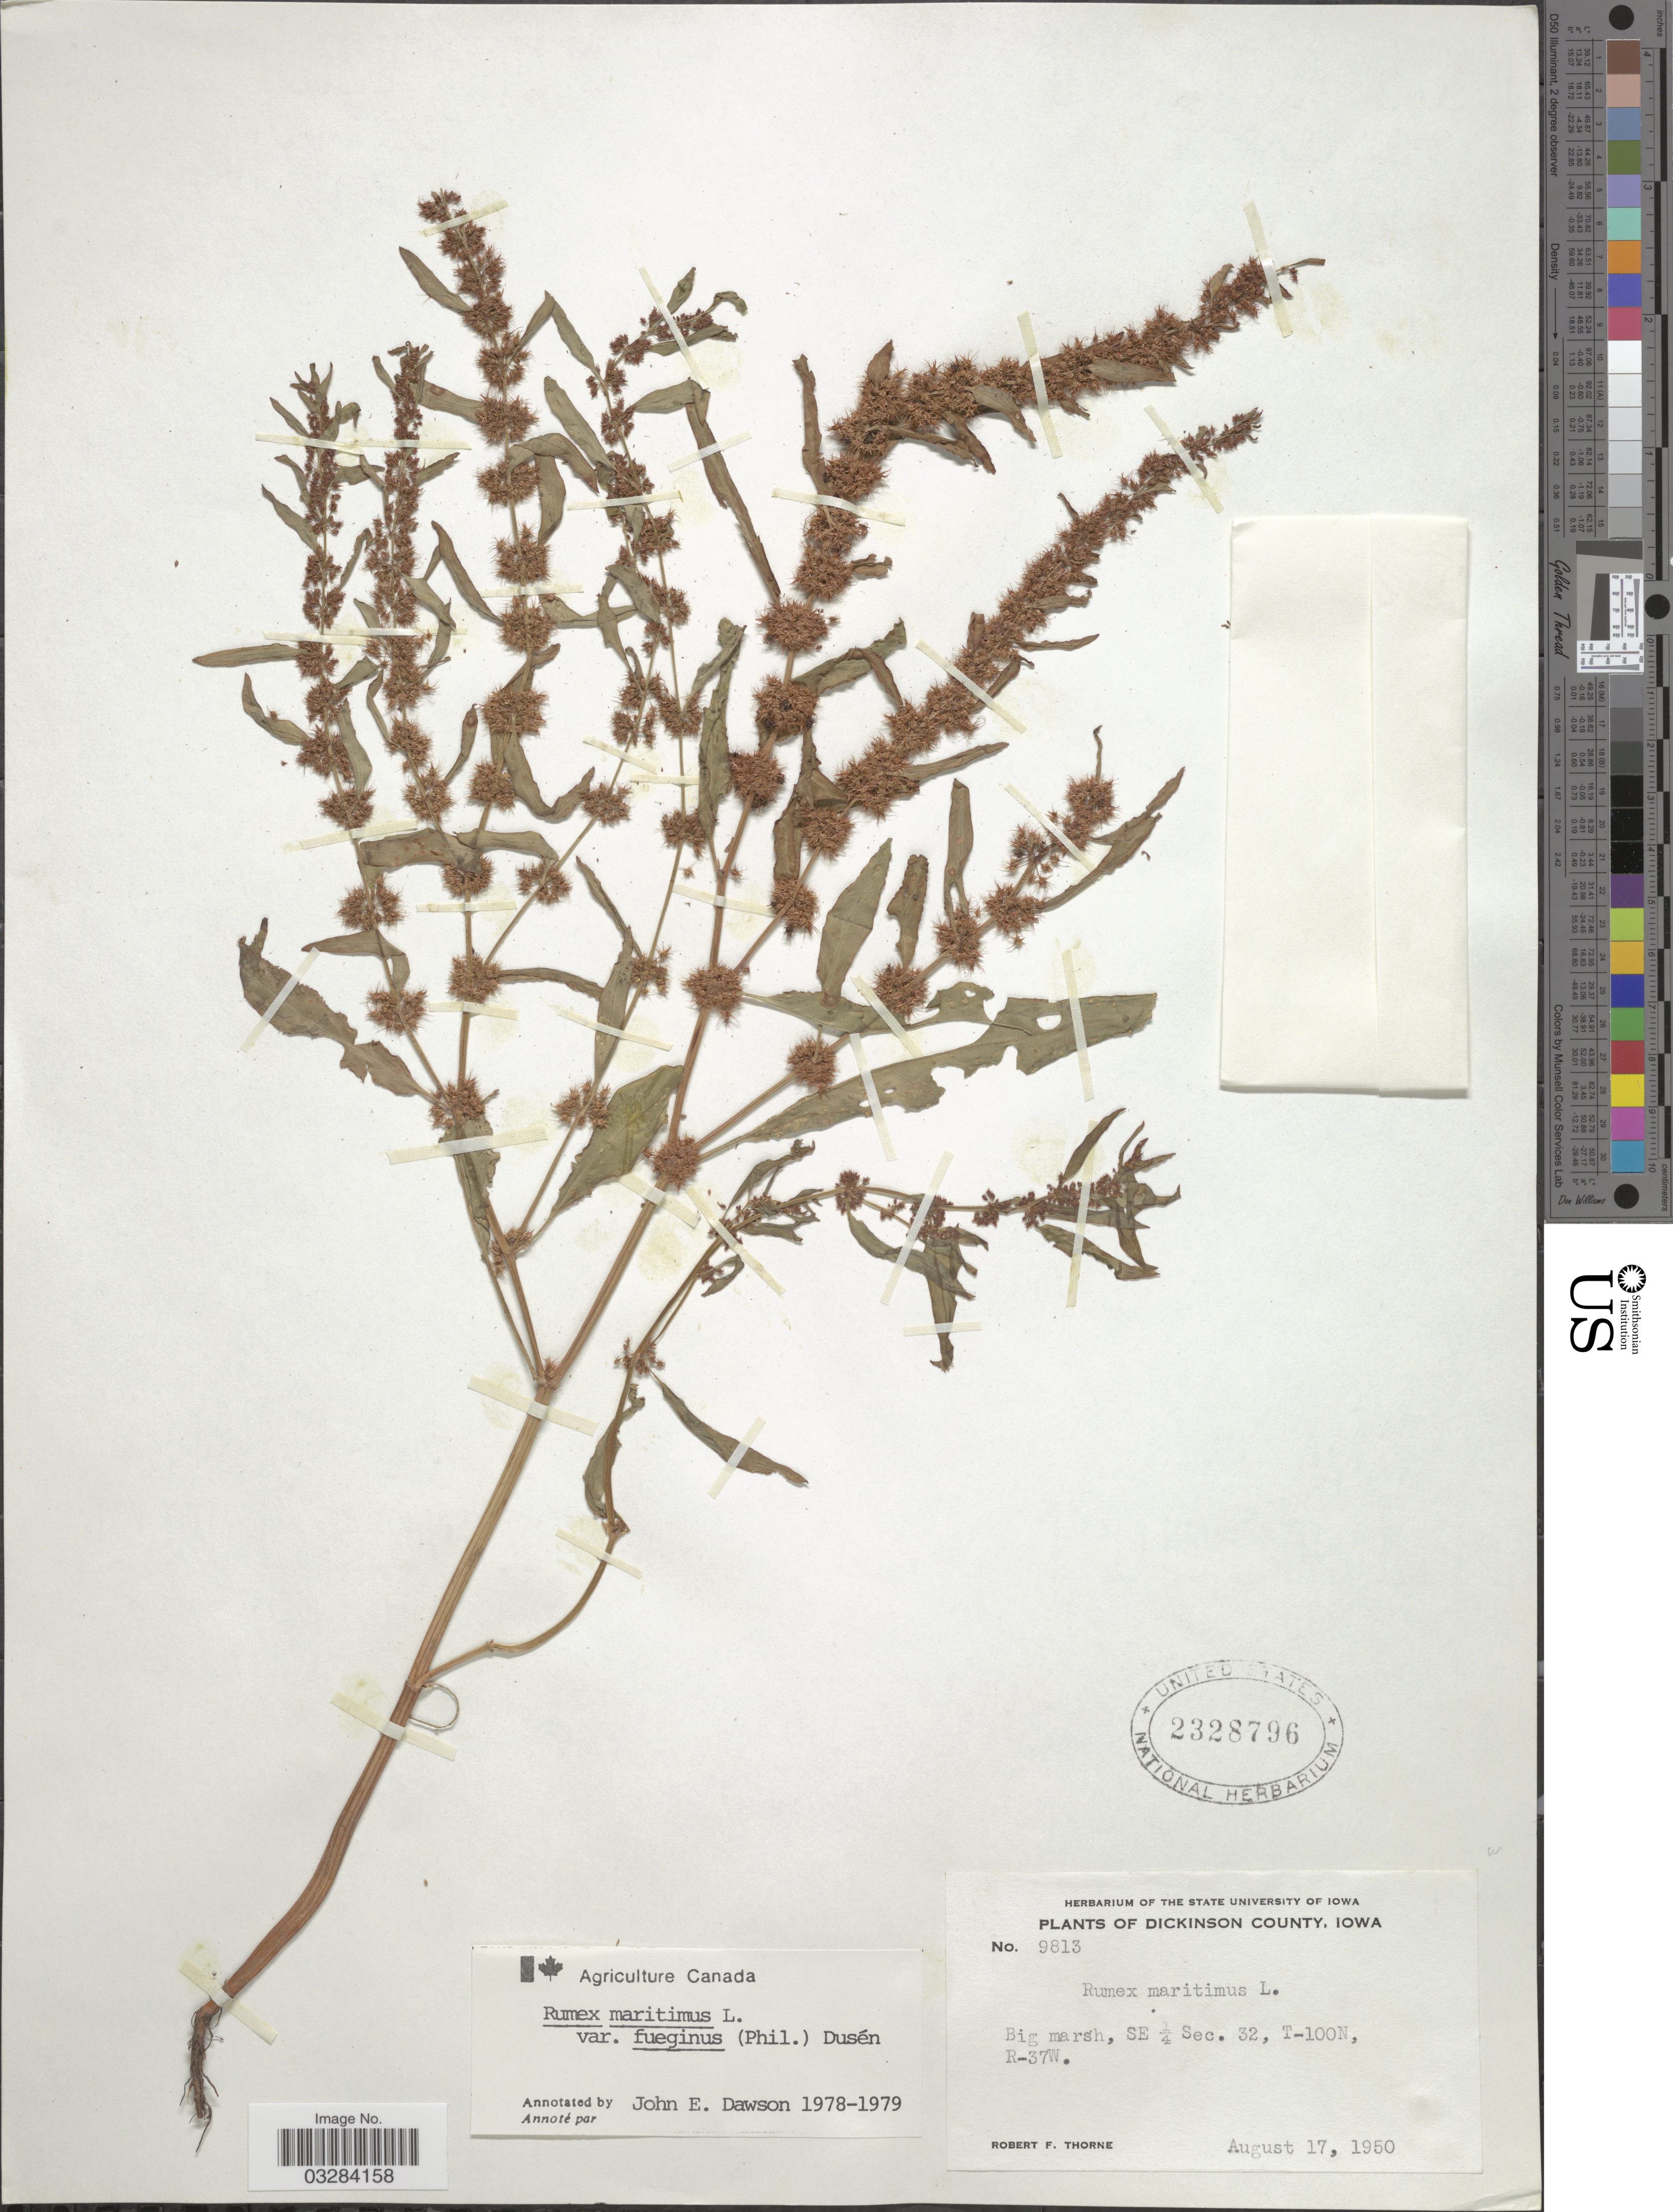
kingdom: Plantae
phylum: Tracheophyta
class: Magnoliopsida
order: Caryophyllales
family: Polygonaceae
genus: Rumex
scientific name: Rumex maritimus var. fueginus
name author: (Phil.) Dusén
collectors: R. F. Thorne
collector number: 9813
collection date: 1950-08-17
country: United States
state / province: Iowa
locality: Dickinson County. SE ¼ Sec. 32, T-100N, R-37W.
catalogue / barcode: US 2328796